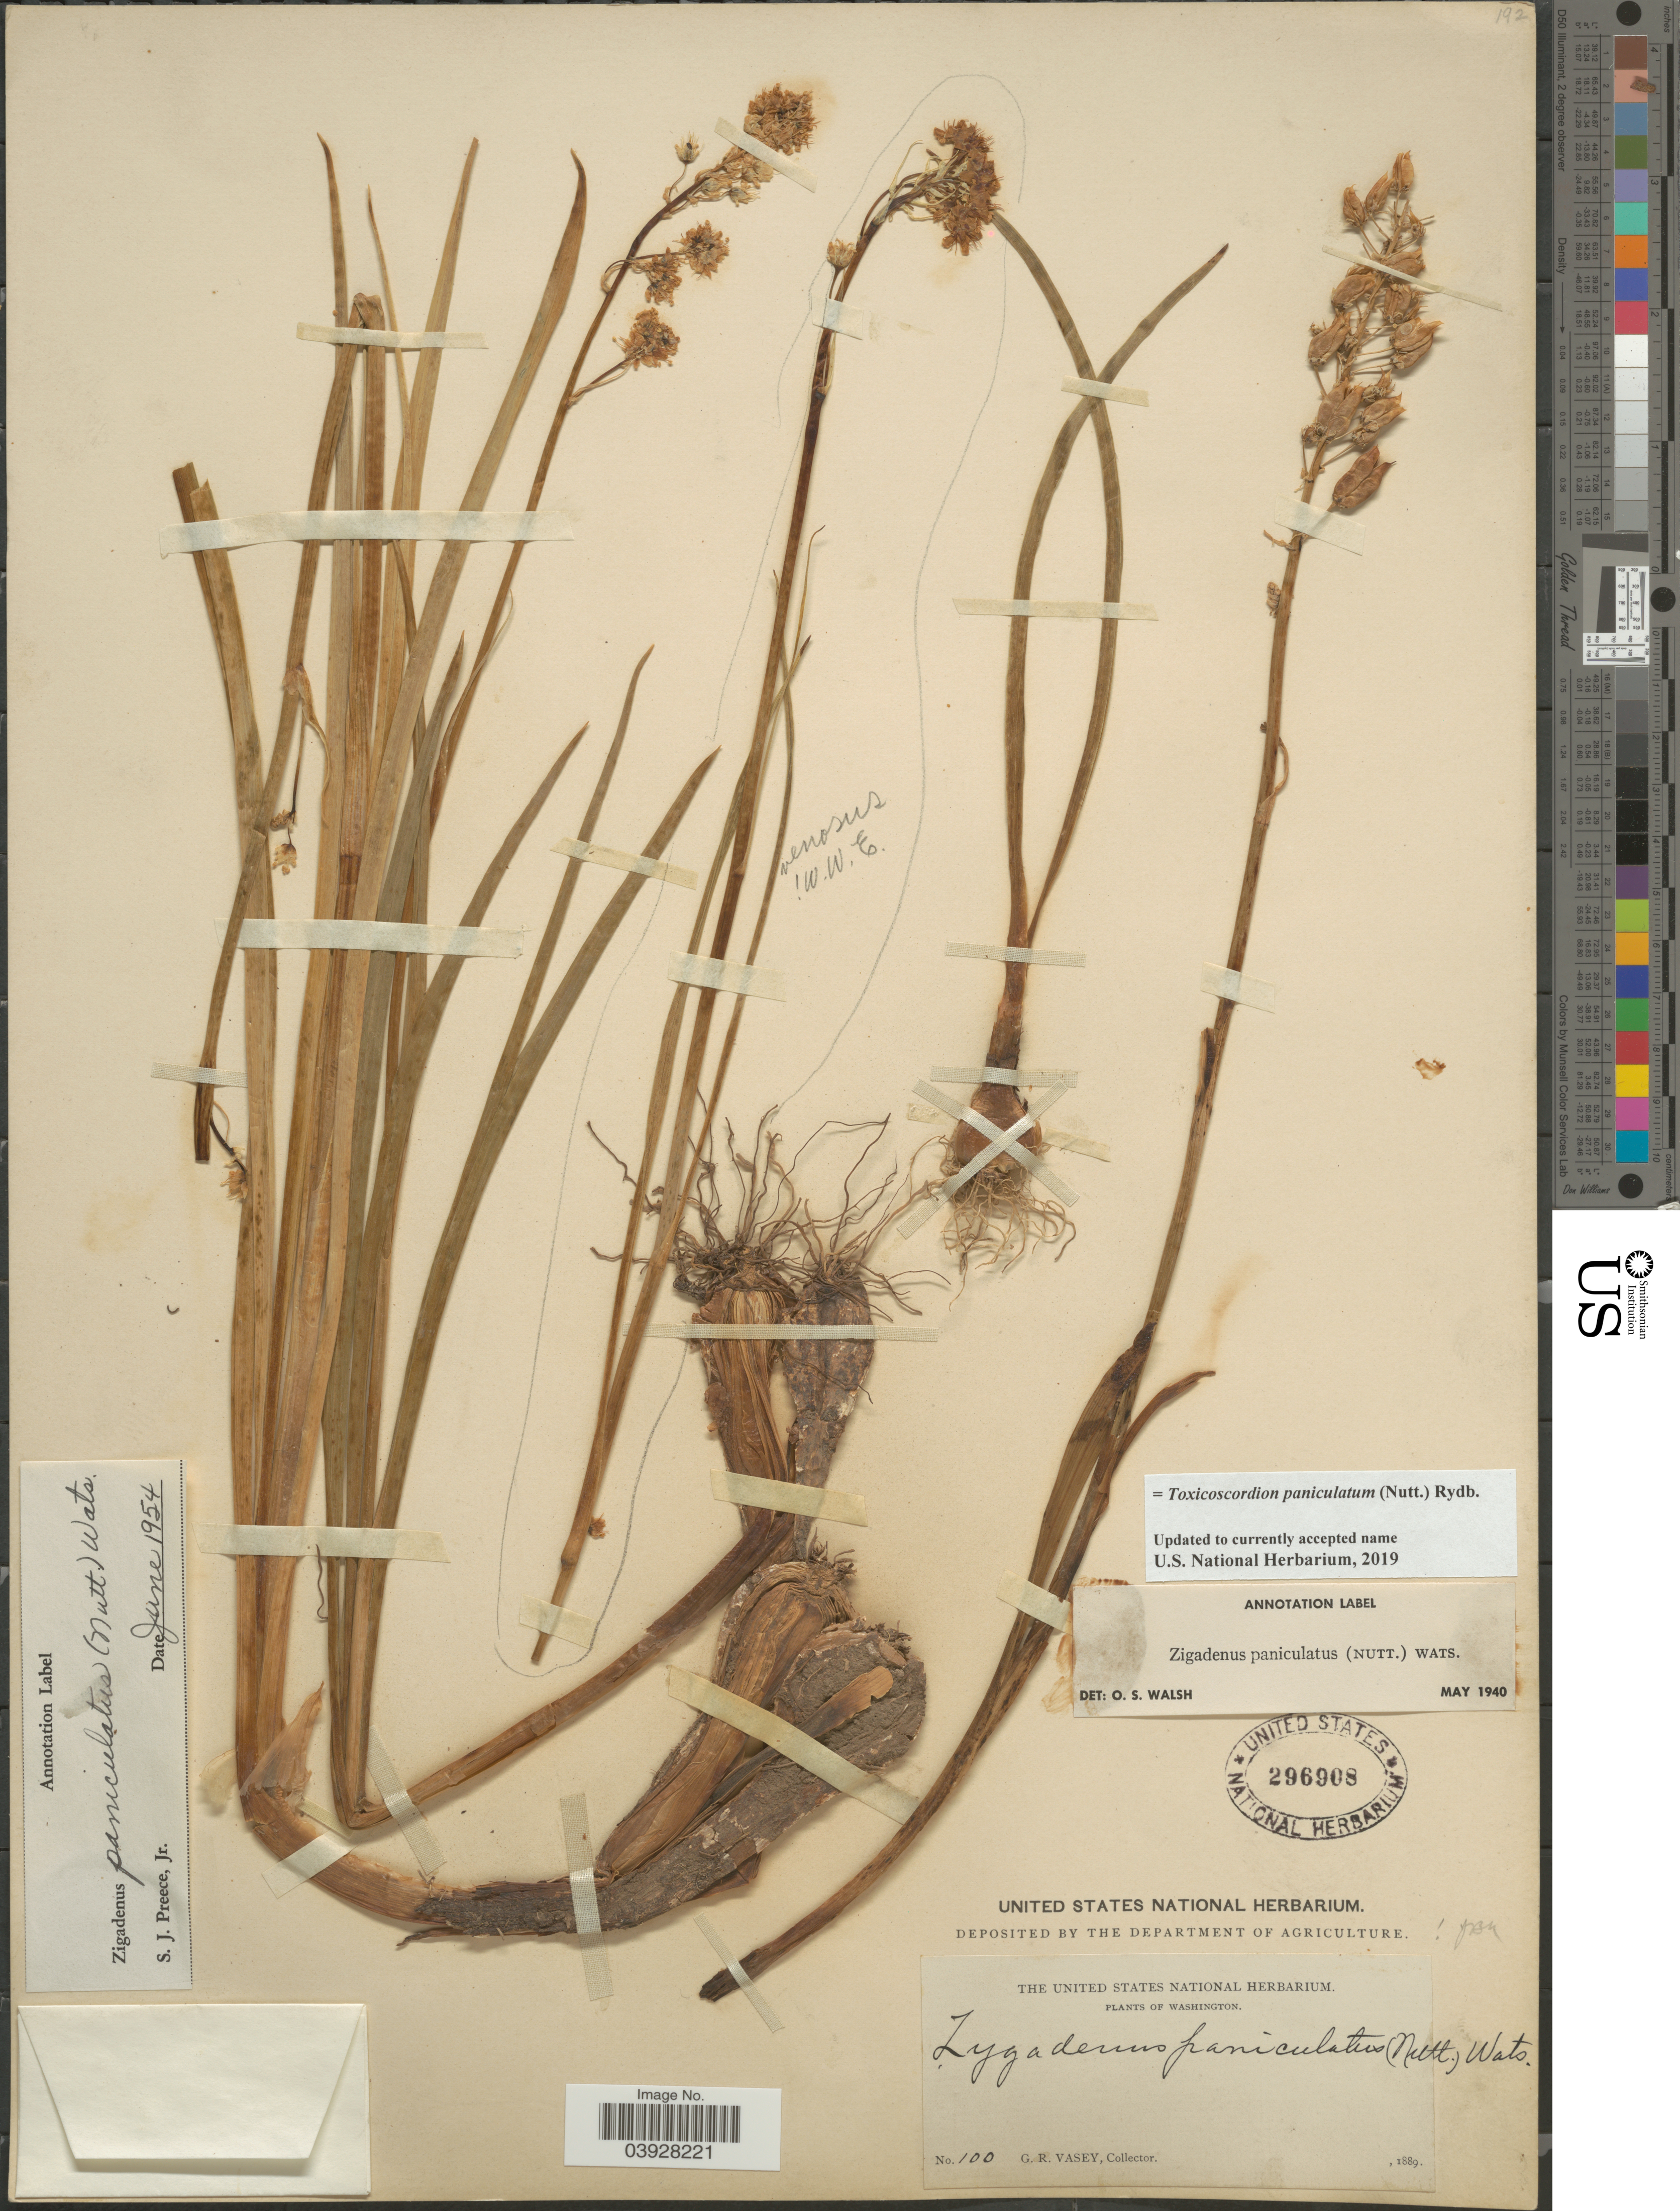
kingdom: Plantae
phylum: Tracheophyta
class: Liliopsida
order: Liliales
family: Melanthiaceae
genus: Toxicoscordion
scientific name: Toxicoscordion paniculatum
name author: (Nutt.) Rydb.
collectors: G. R. Vasey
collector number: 100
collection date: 1889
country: United States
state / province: Washington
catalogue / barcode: US 296908